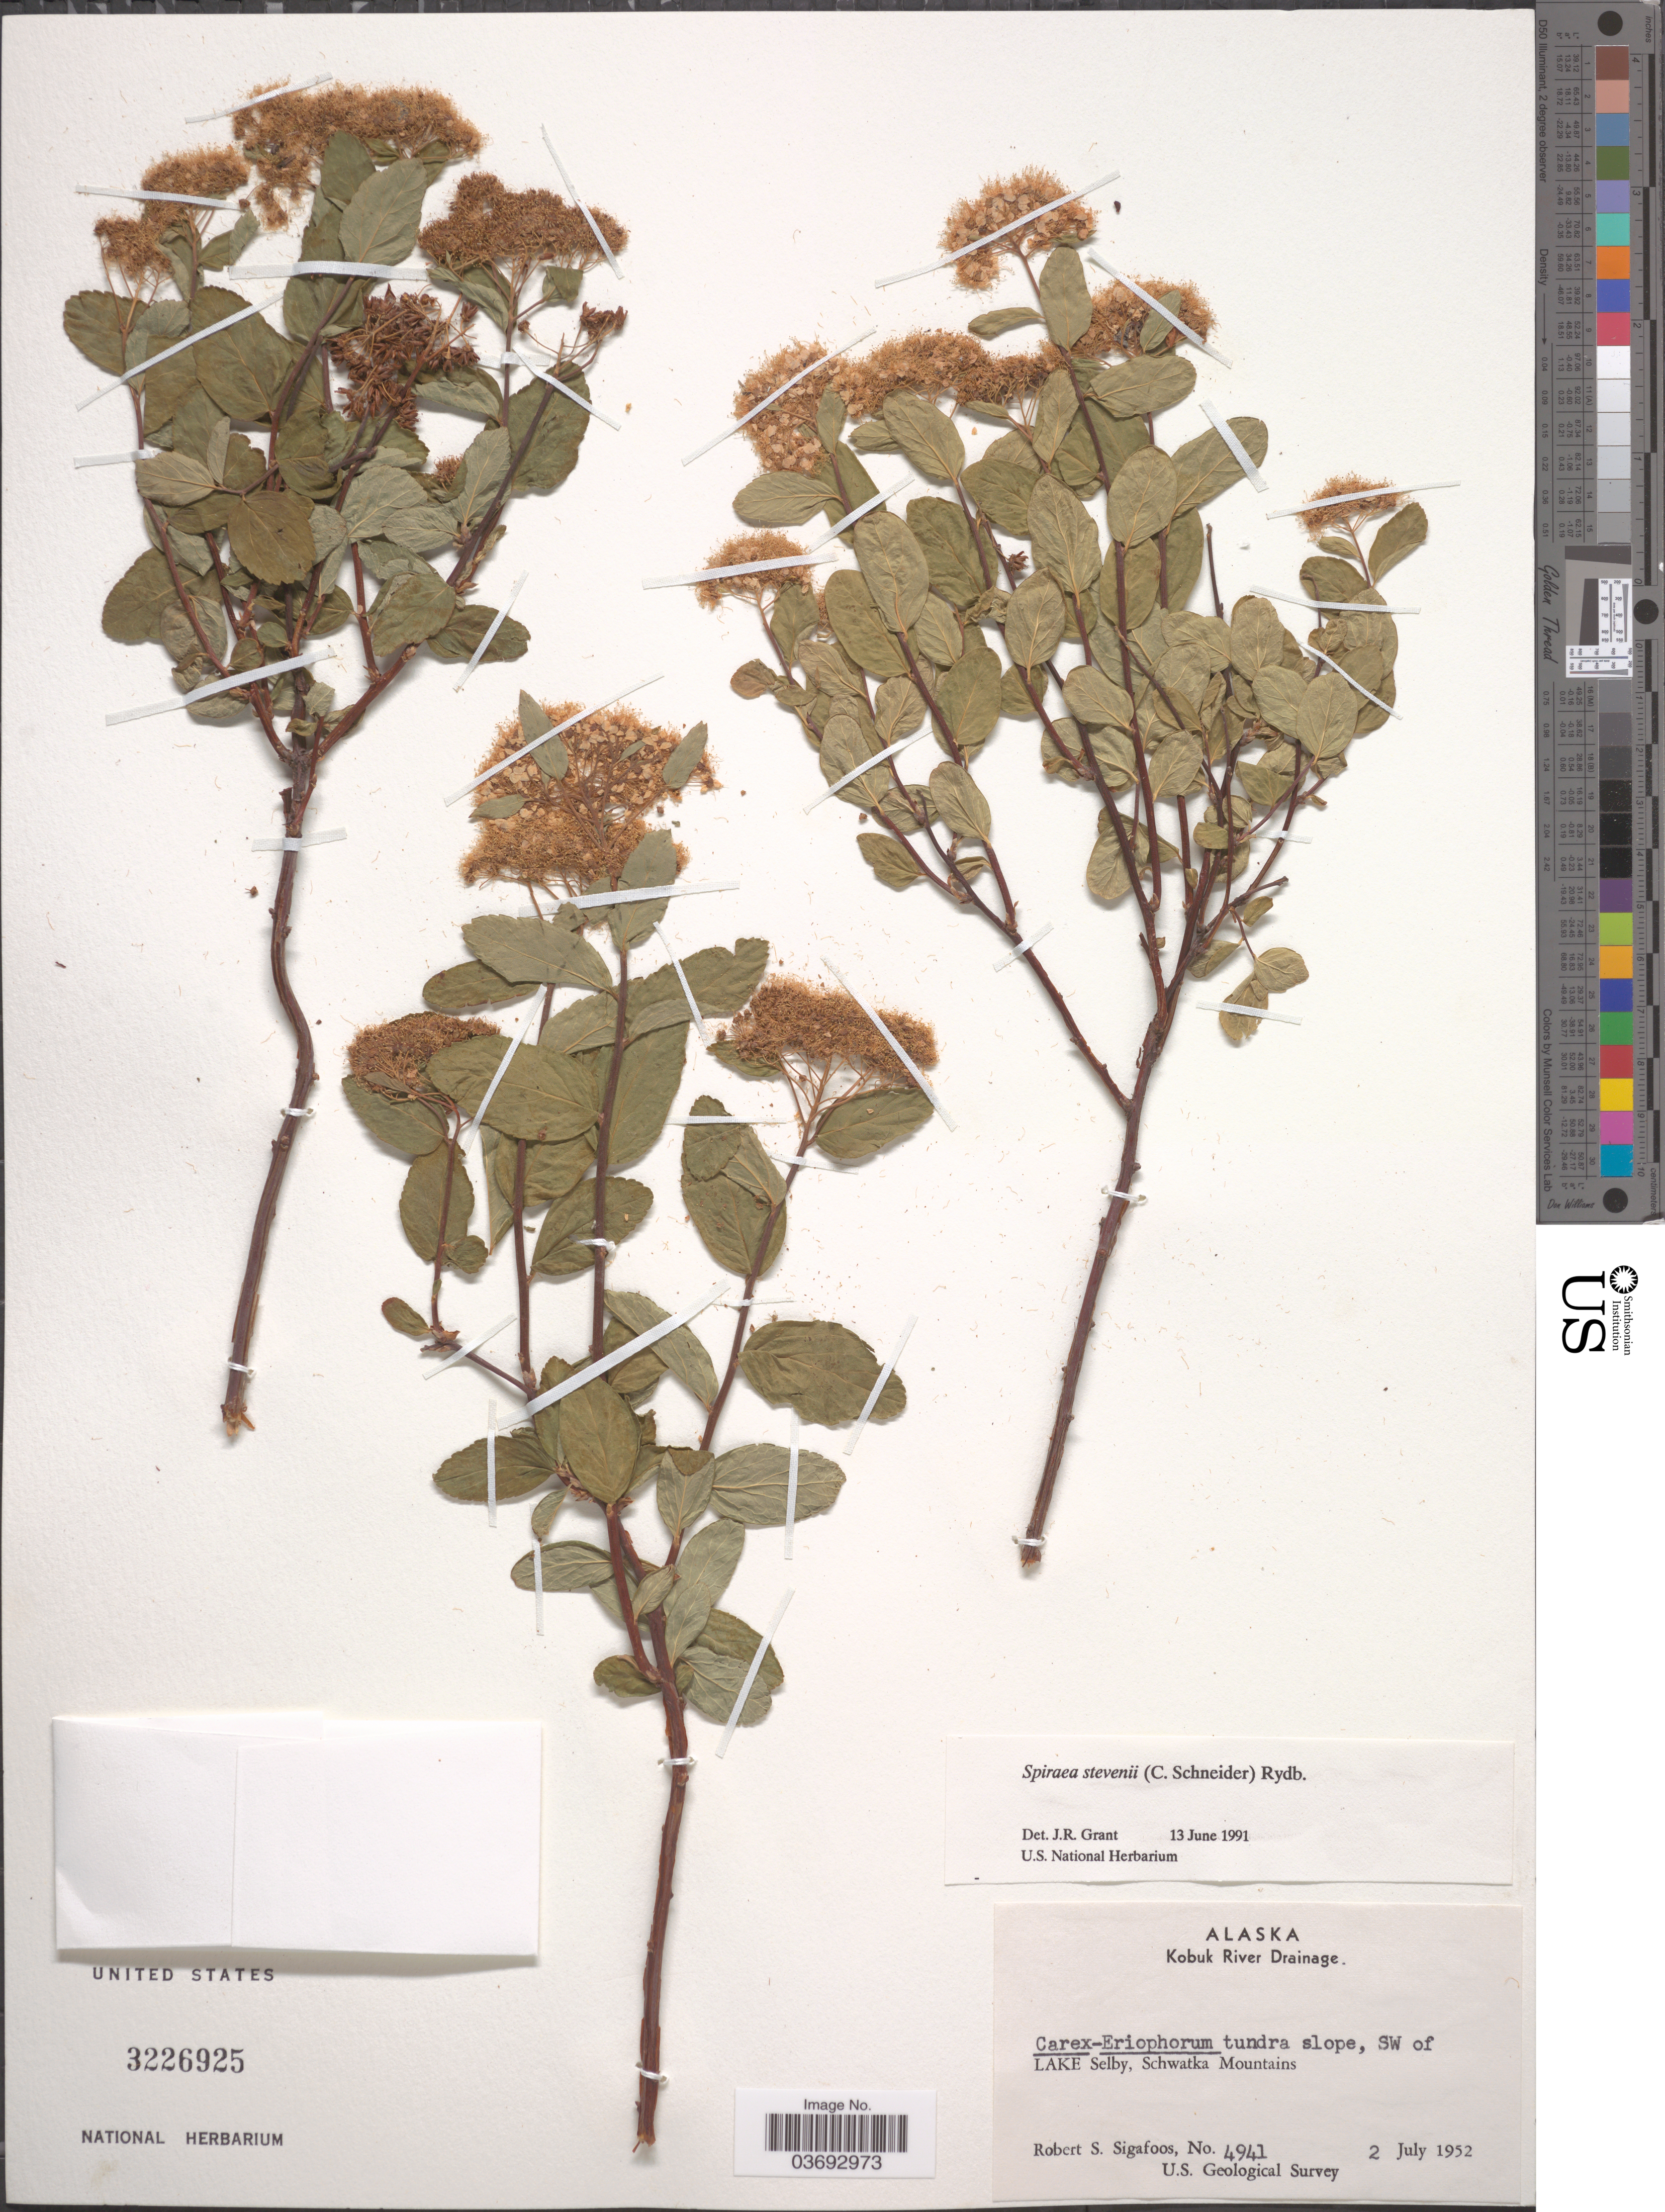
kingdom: Plantae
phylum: Tracheophyta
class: Magnoliopsida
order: Rosales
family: Rosaceae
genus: Spiraea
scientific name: Spiraea stevenii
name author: (C.K. Schneid.) Rydb.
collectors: R. Sigafoos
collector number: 4941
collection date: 1952-07-02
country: United States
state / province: Alaska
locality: Kobuk River Drainage. SW of Lake Selby, Schwatka Mountains.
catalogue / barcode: US 3226925